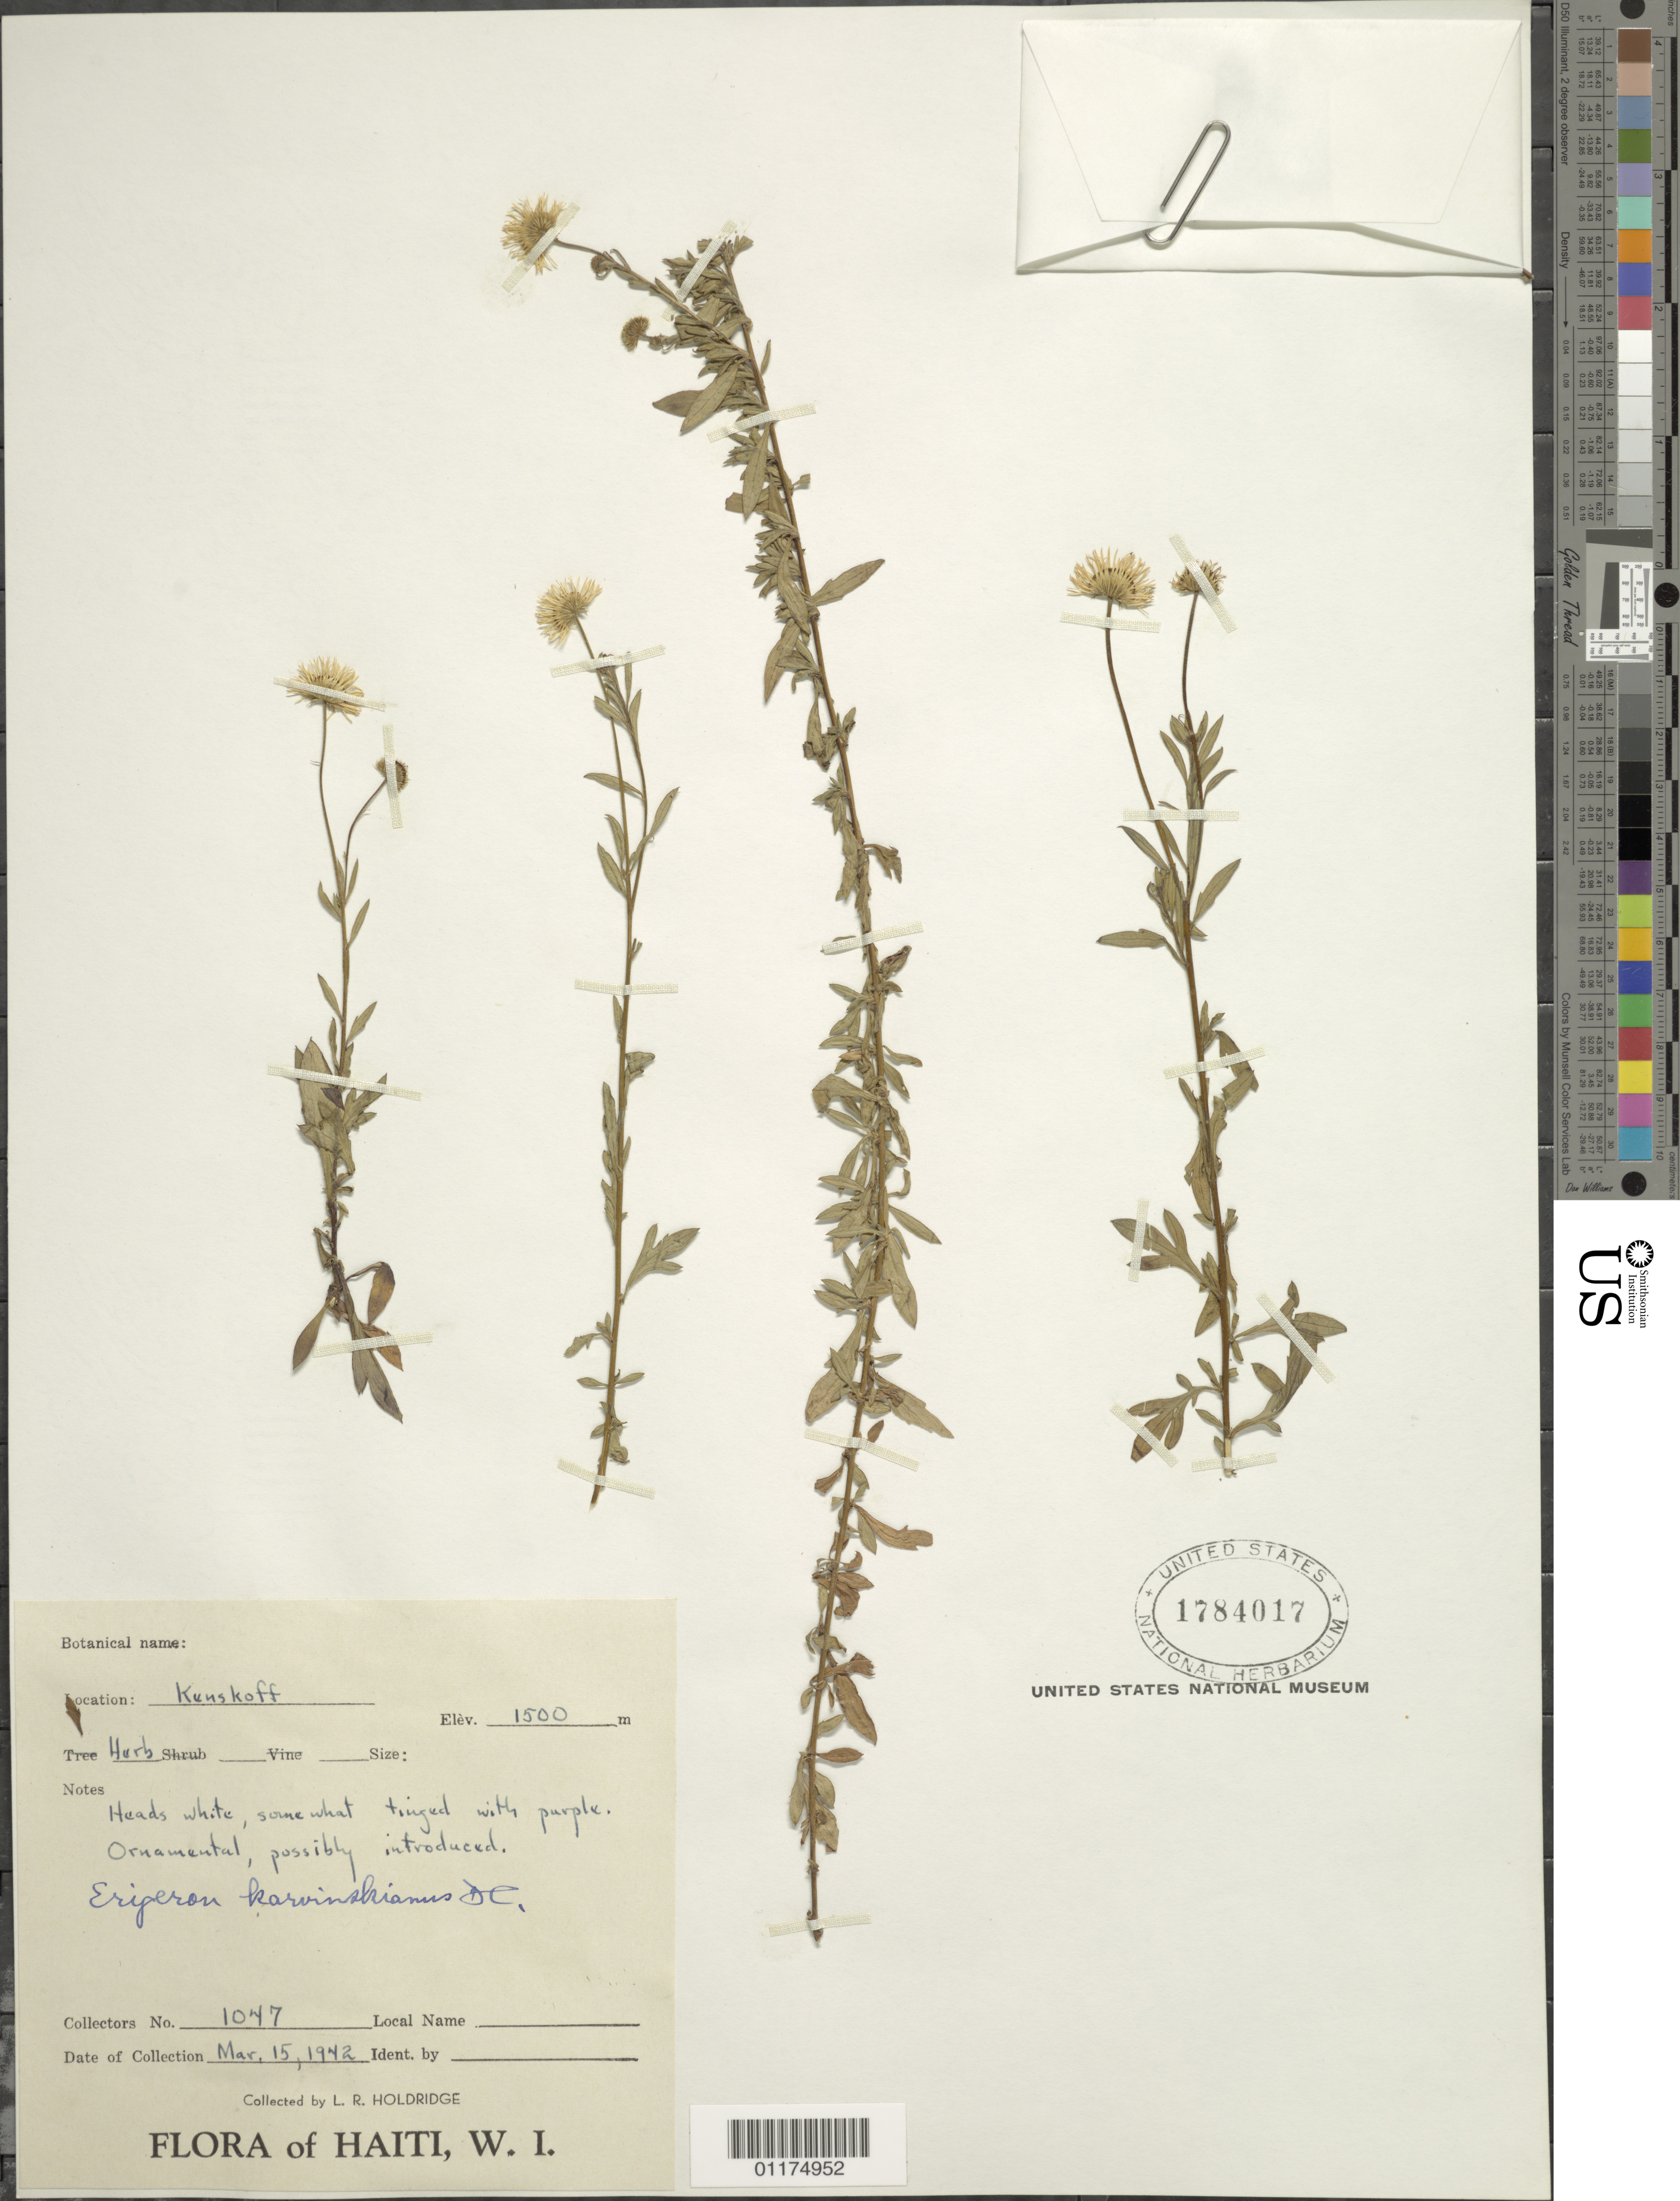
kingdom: Plantae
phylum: Tracheophyta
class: Magnoliopsida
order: Asterales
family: Asteraceae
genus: Erigeron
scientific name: Erigeron karvinskianus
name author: DC.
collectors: L. Holdridge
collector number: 1047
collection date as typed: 15 Mar 1942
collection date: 1942-03-15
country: Haiti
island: Hispaniola I.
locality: Kenskoff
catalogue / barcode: US 1784017